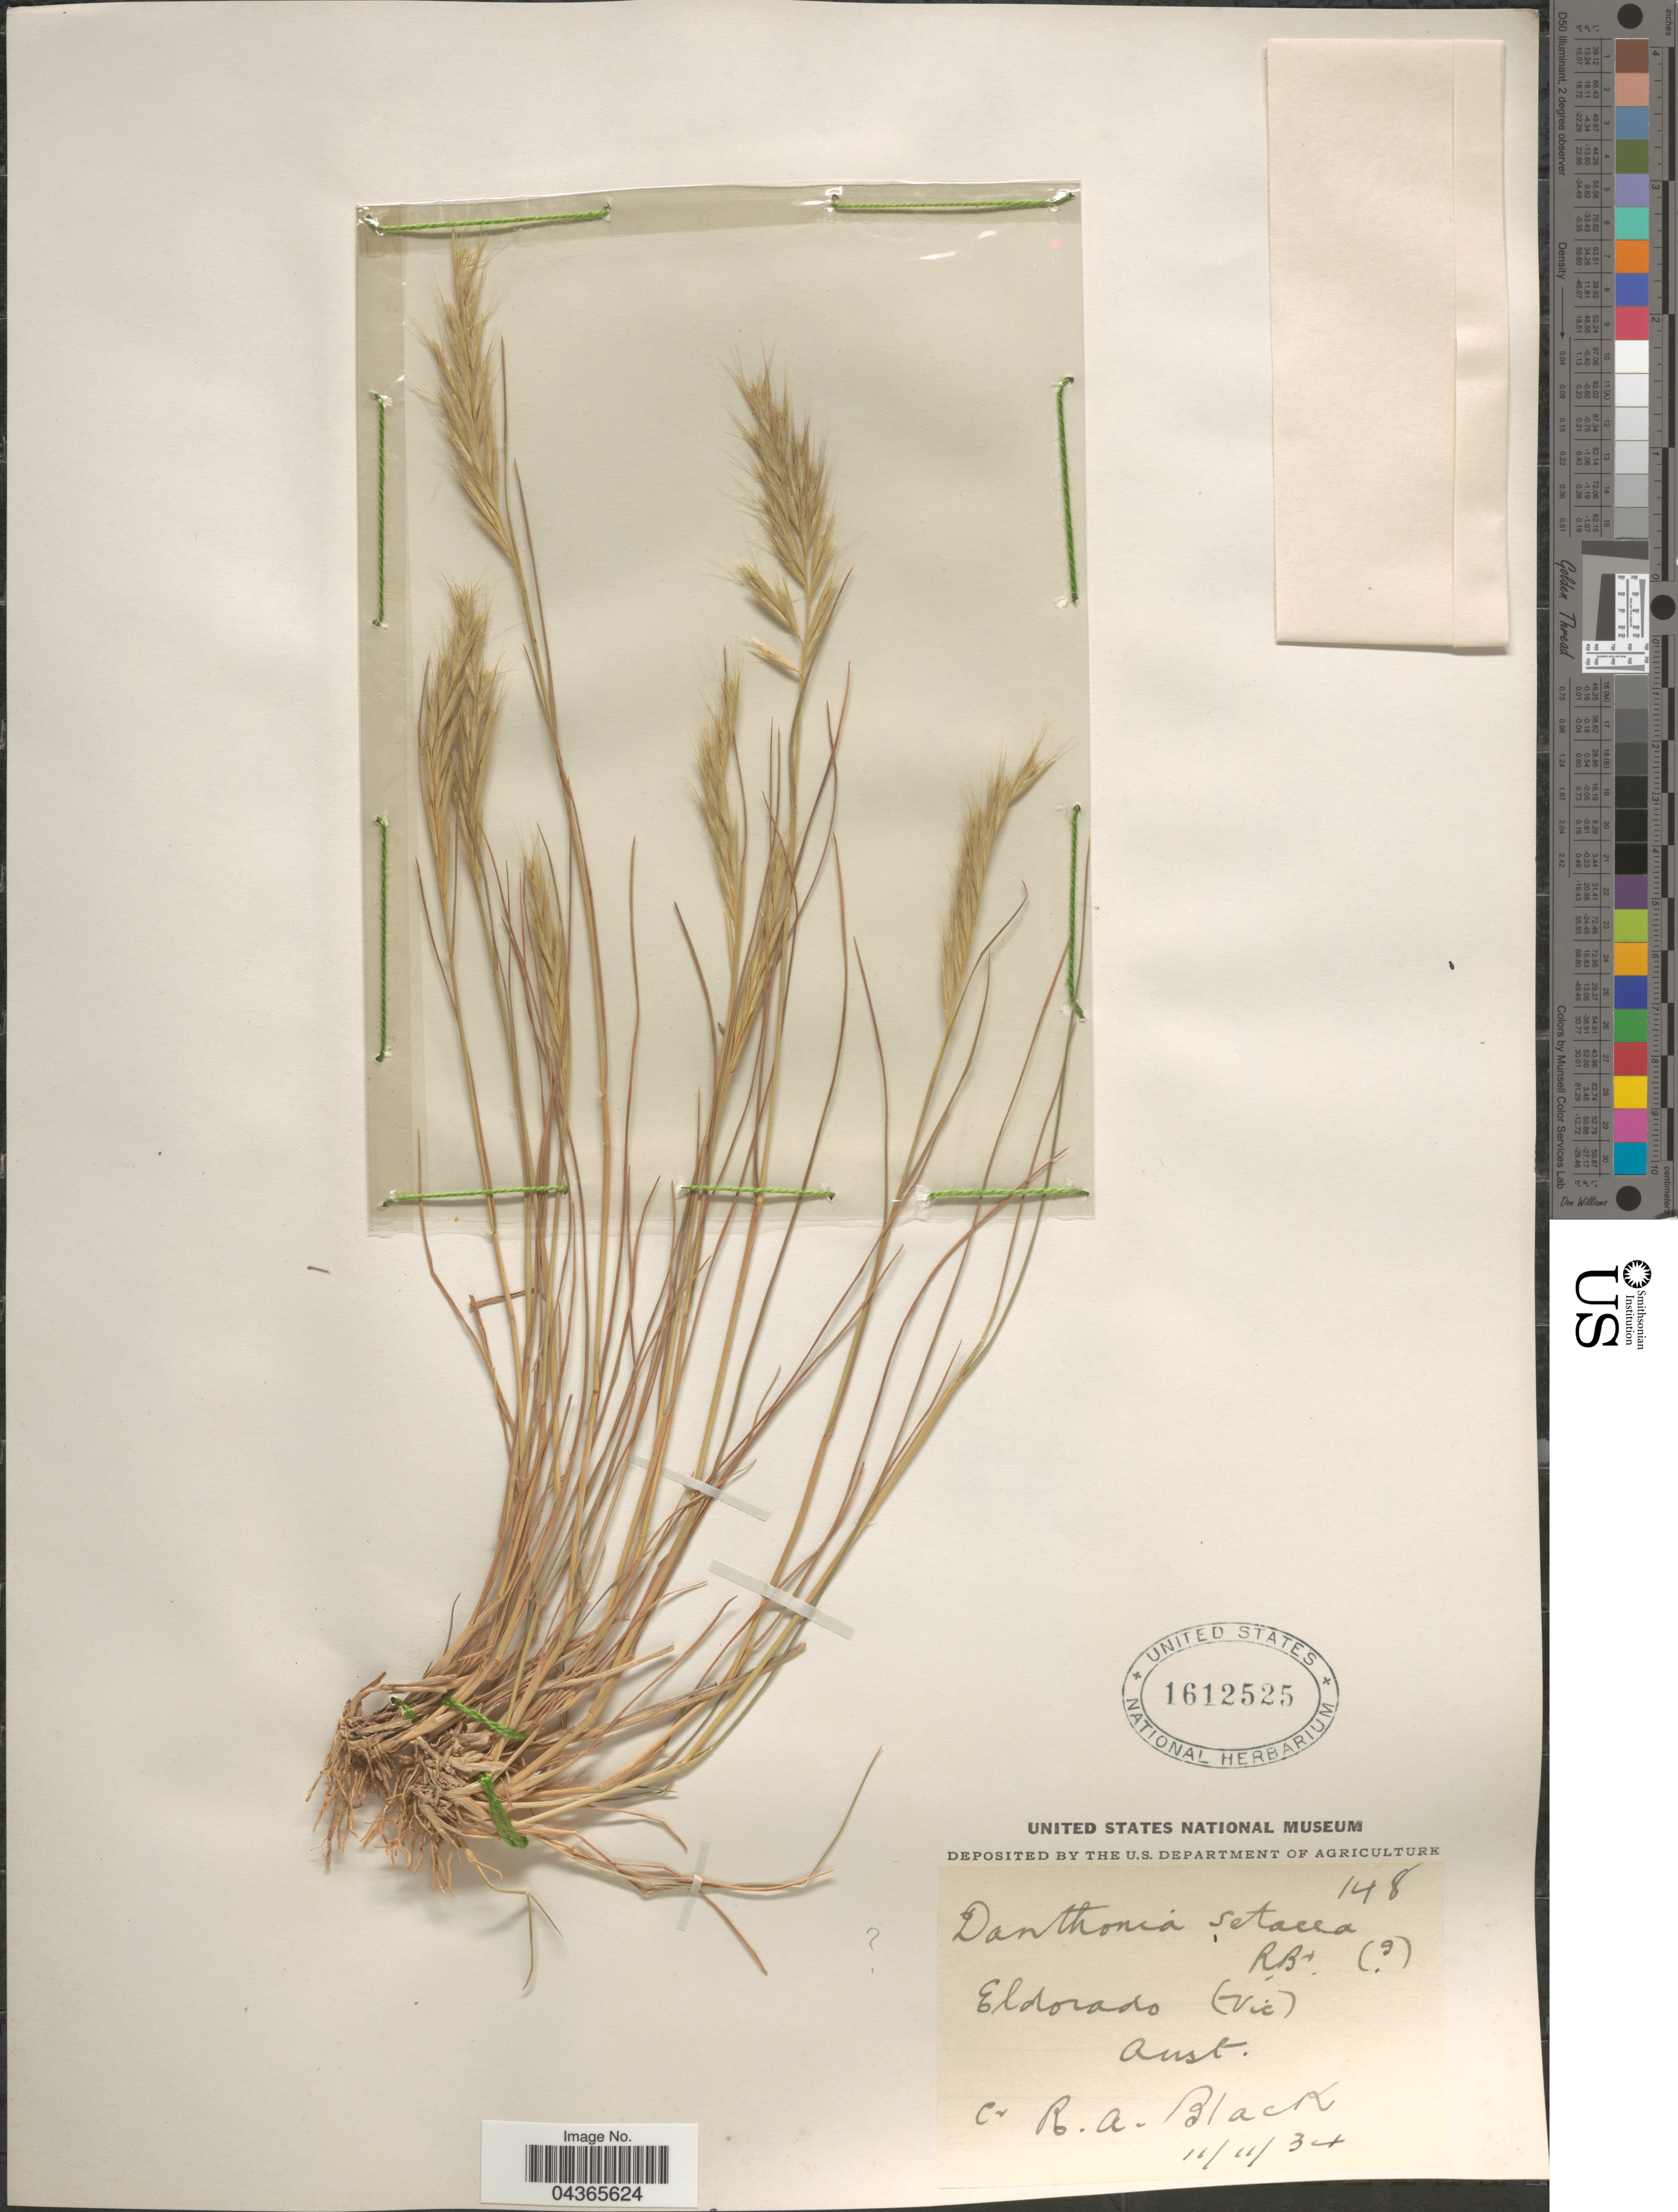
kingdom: Plantae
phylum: Tracheophyta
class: Liliopsida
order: Poales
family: Poaceae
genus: Rytidosperma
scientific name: Rytidosperma setaceum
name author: (R. Br.) Connor & Edgar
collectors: R. A. Black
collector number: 148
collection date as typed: Transcribed d/m/y: 11/11/34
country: Australia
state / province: Victoria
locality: Eldorado (Vic).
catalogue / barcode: US 1612525